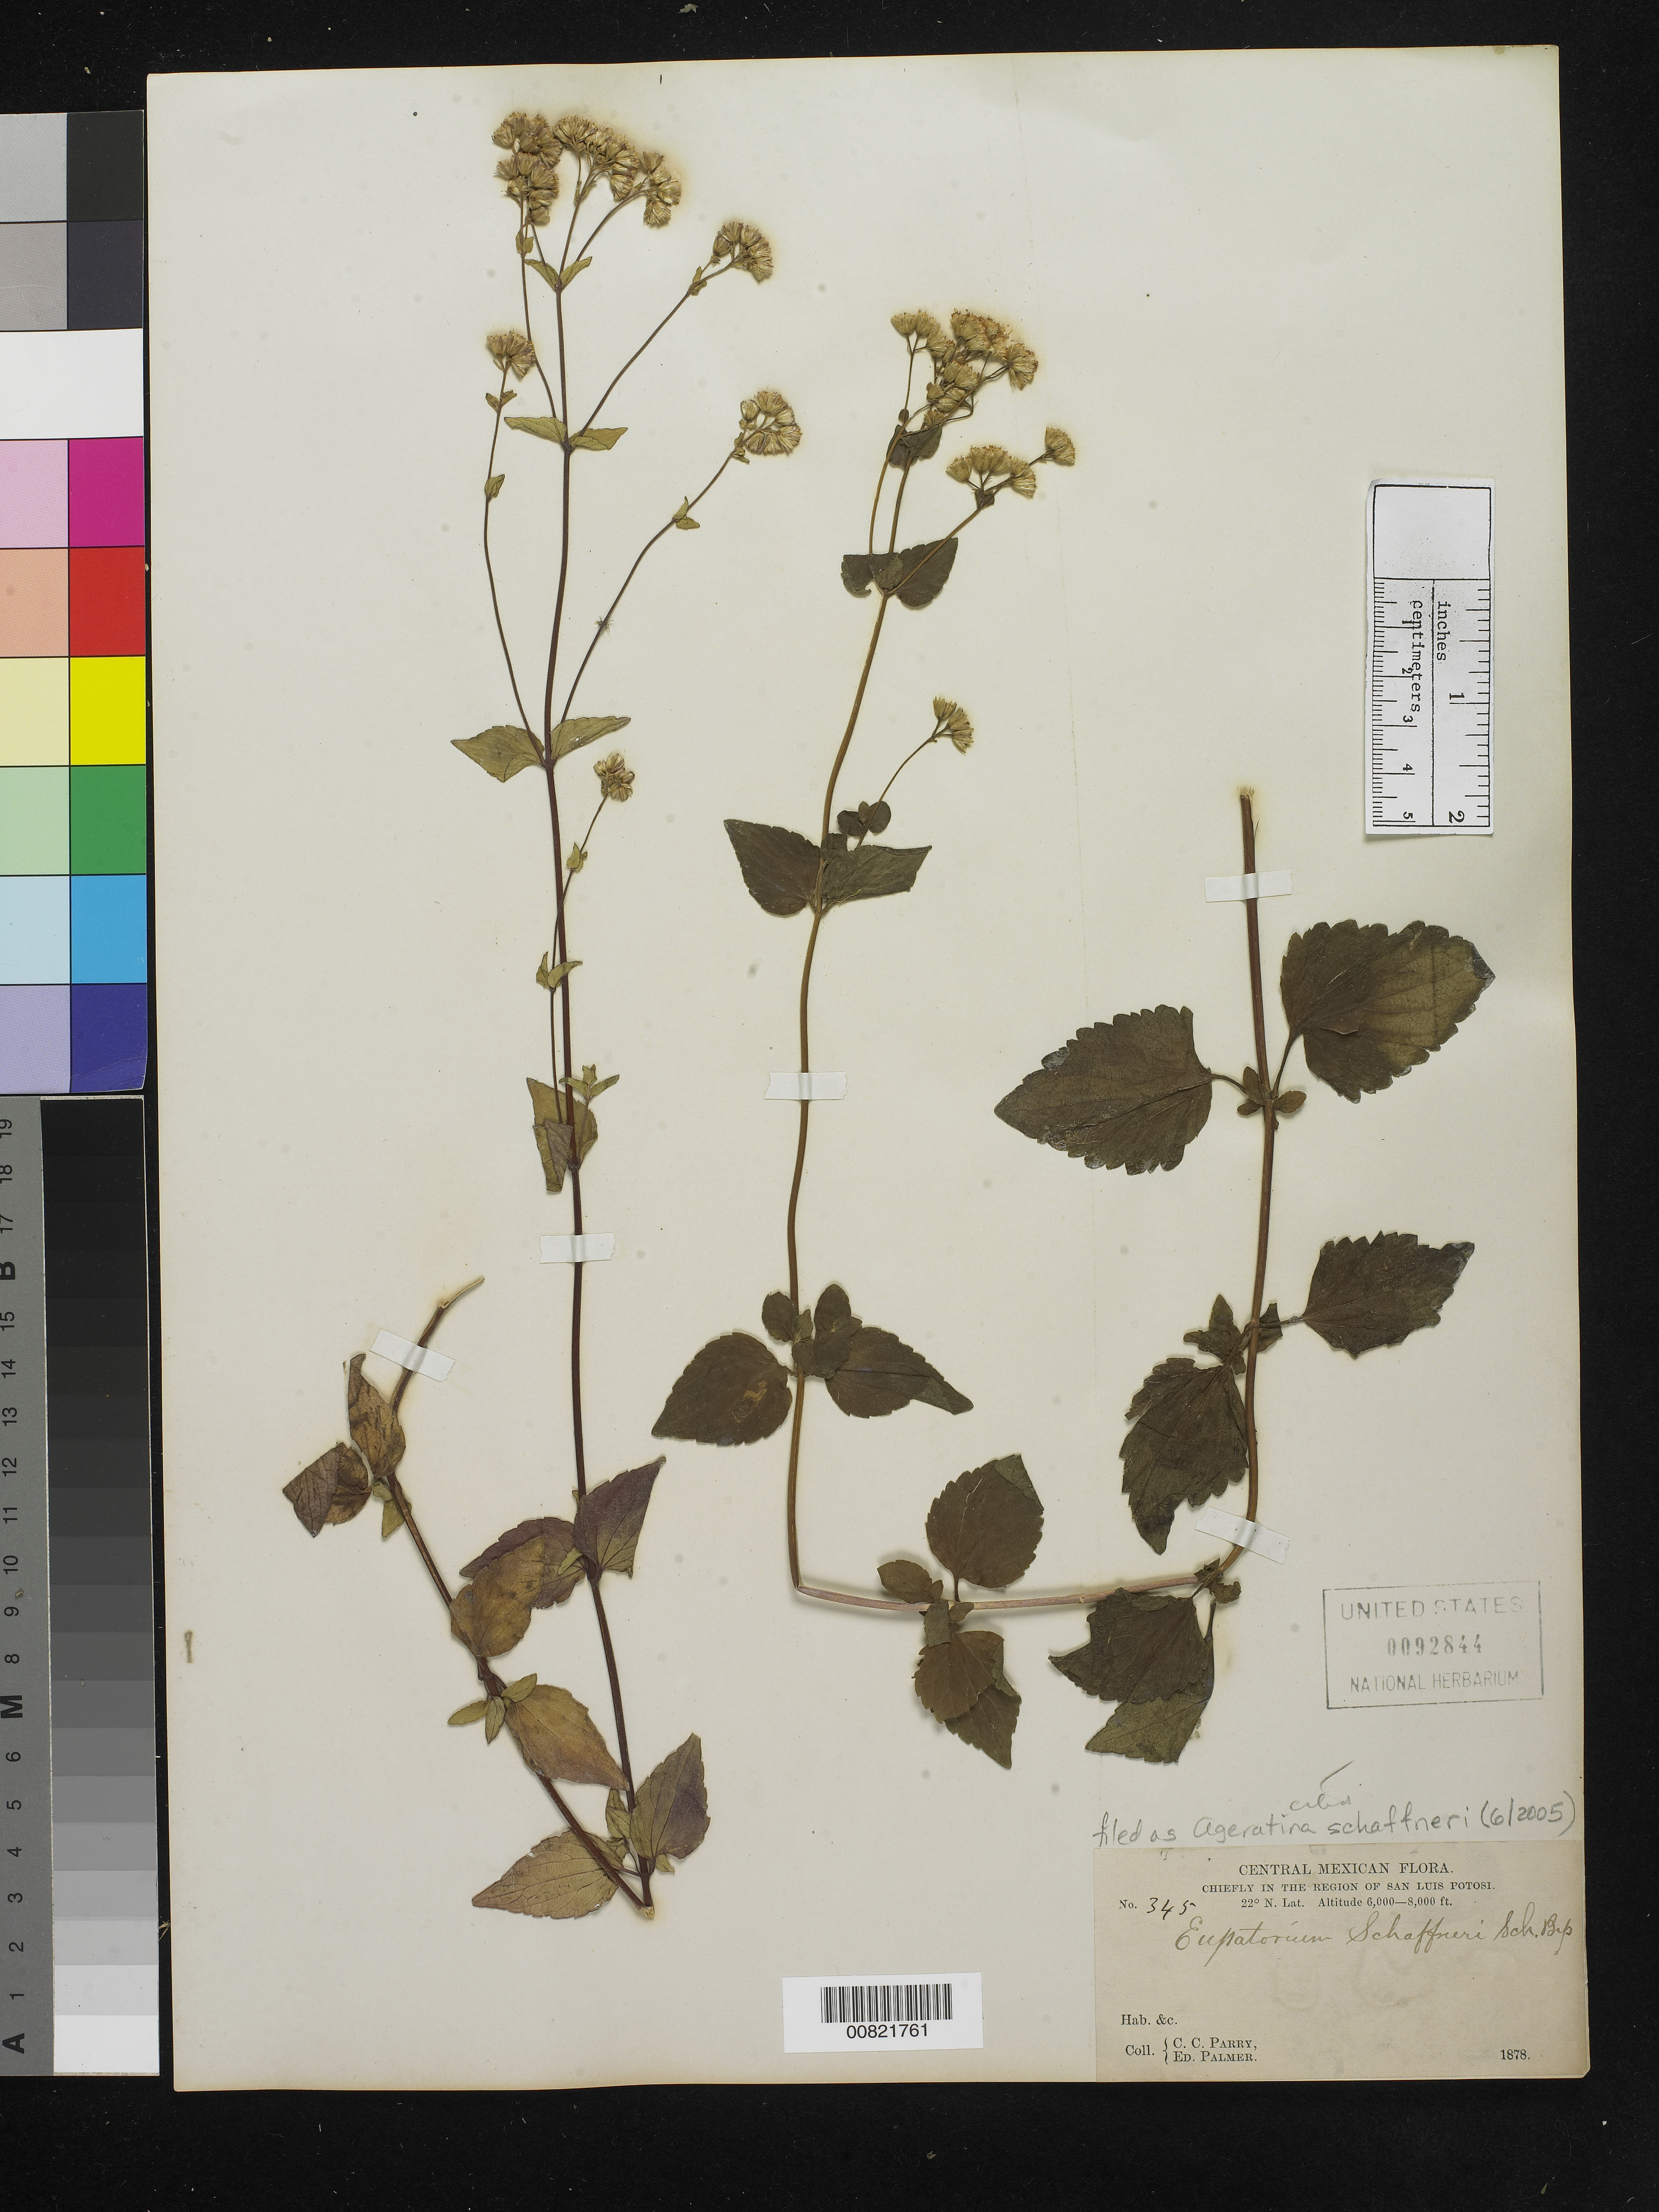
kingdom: Plantae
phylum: Tracheophyta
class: Magnoliopsida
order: Asterales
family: Asteraceae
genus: Ageratina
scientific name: Ageratina schaffneri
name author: (Sch. Bip. ex B.L. Rob.) R.M. King & H. Rob.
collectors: C. C. Parry & E. Palmer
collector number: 345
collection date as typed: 1878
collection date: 1878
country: Mexico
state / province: San Luis Potosí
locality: Chiefly in the region of San Luis Potosí.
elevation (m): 1829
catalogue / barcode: US 92844